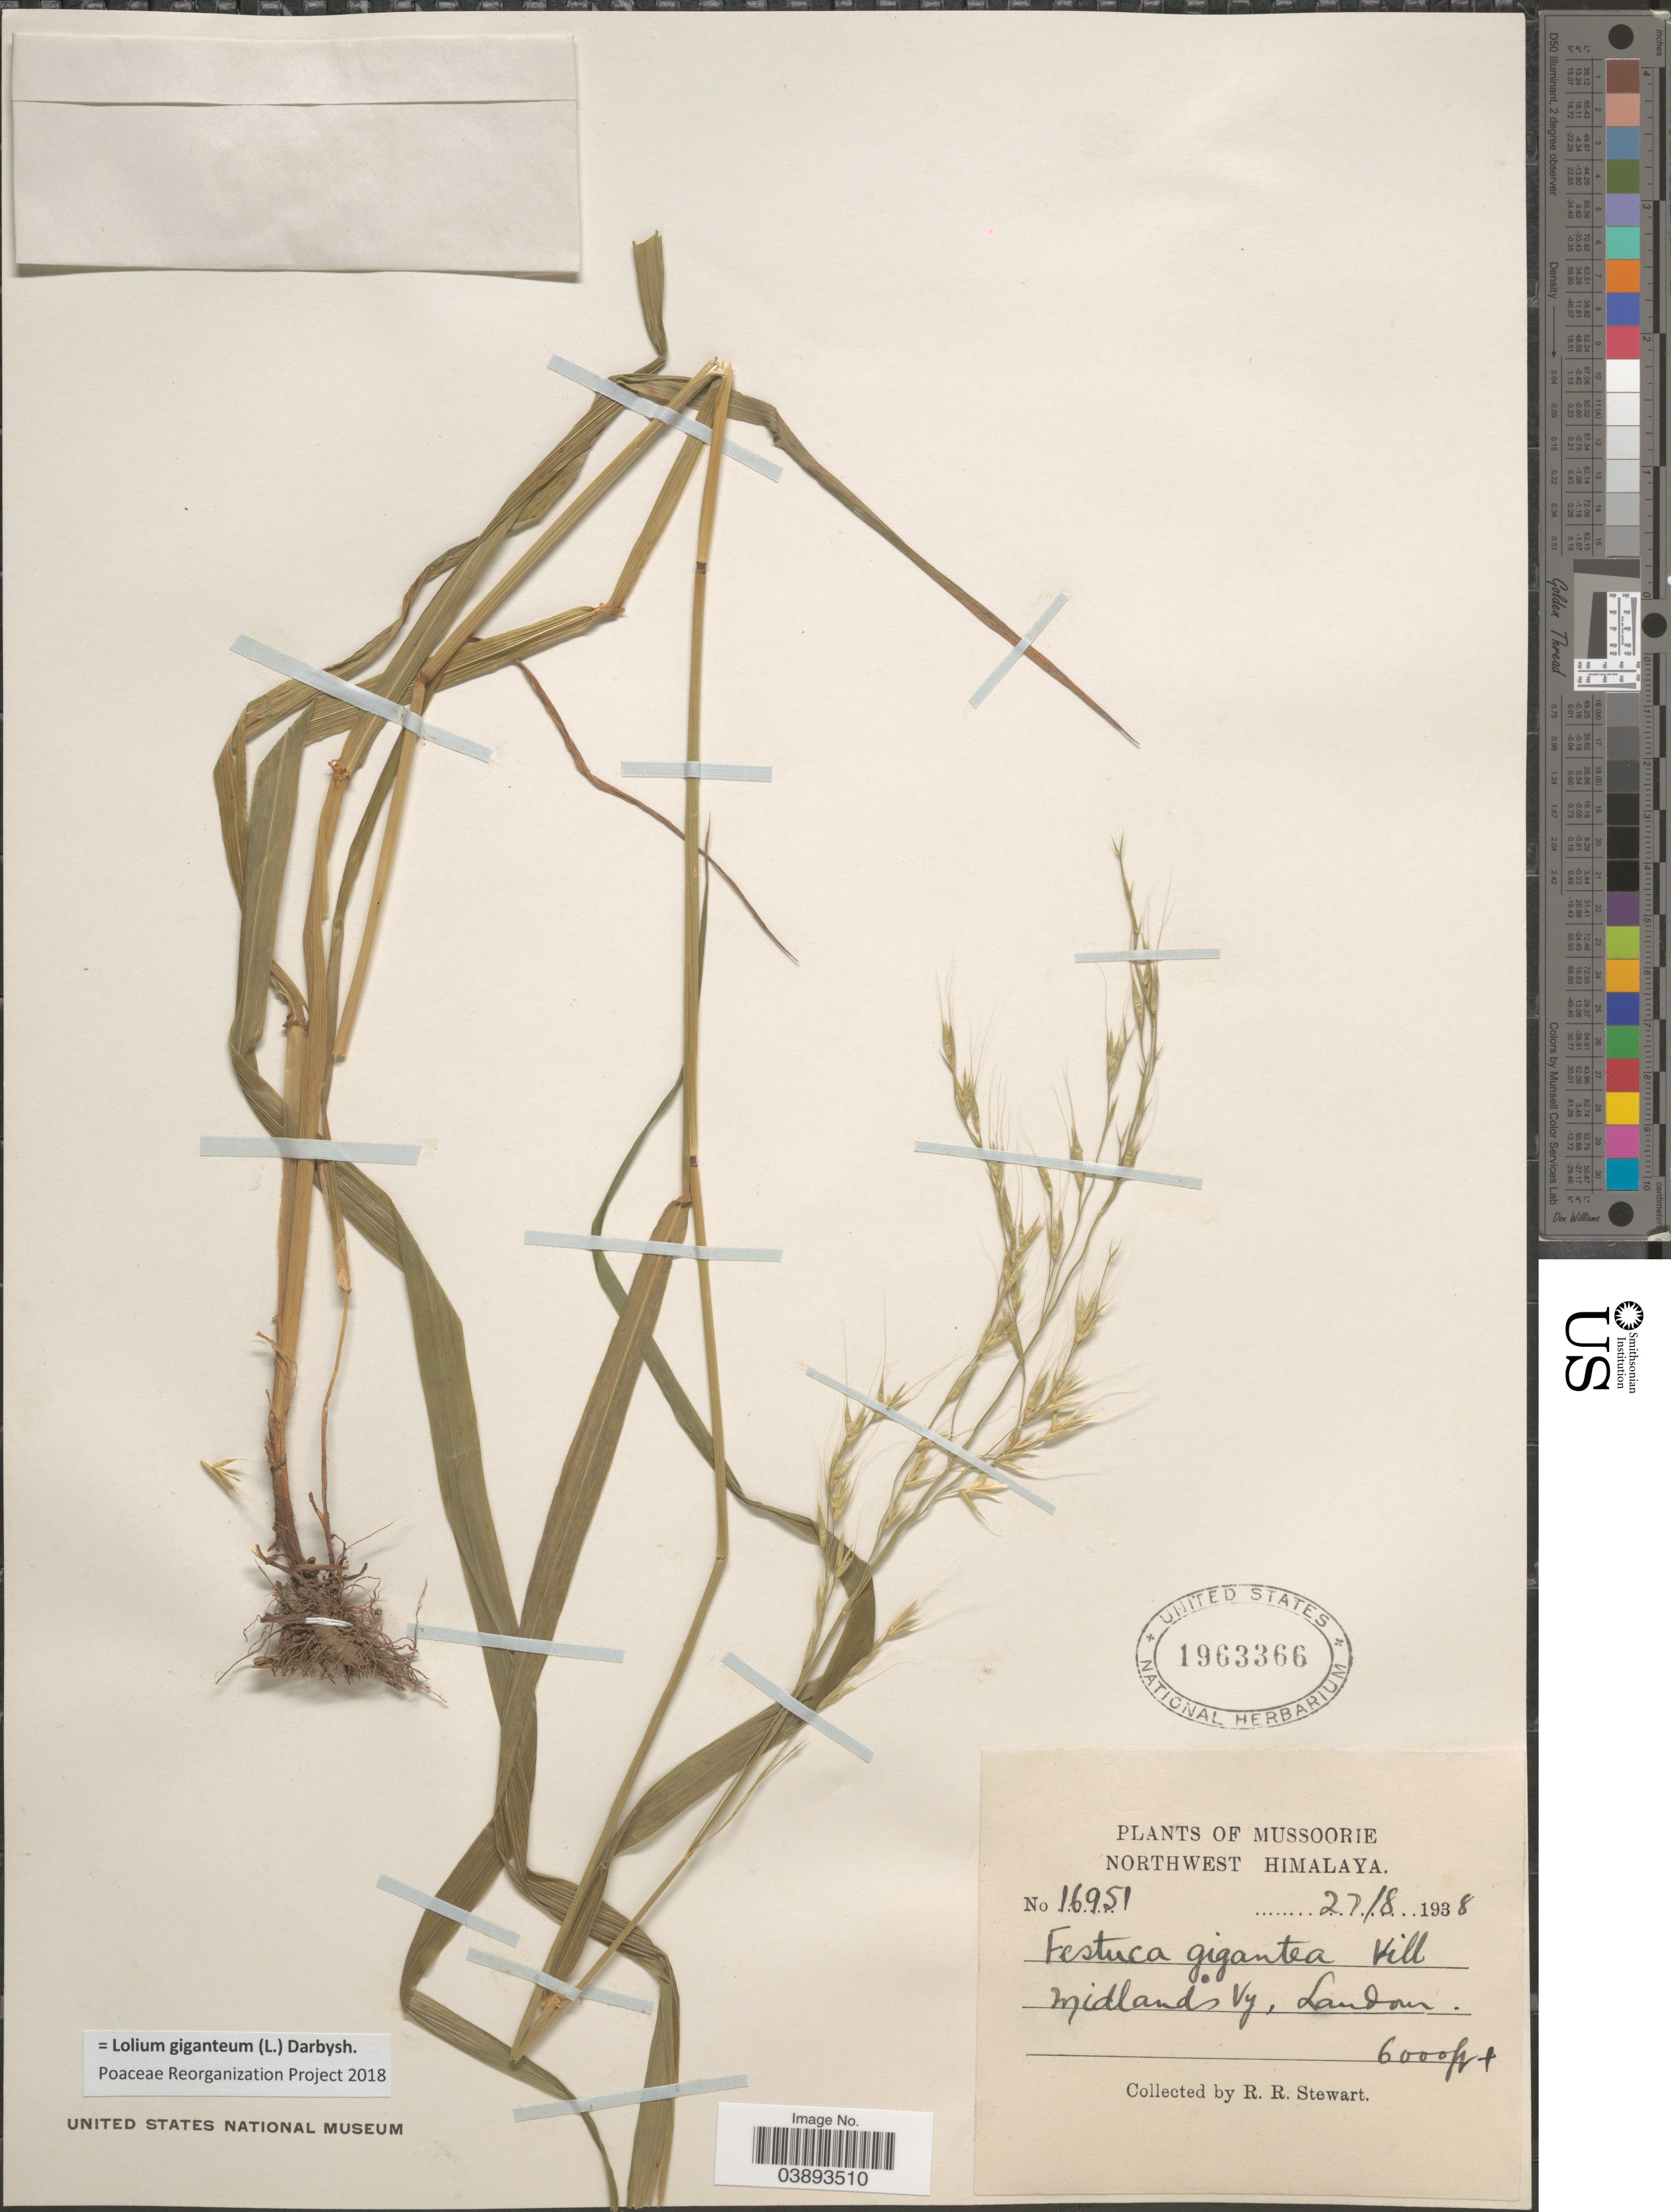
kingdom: Plantae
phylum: Tracheophyta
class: Liliopsida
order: Poales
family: Poaceae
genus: Lolium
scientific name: Lolium giganteum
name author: (L.) Darbysh.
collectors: R. Stewart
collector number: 16951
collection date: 1938-08-27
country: India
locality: Mussoorie. Northwest Himalaya. Midlands Vy, Landour.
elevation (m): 1829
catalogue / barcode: US 1963366